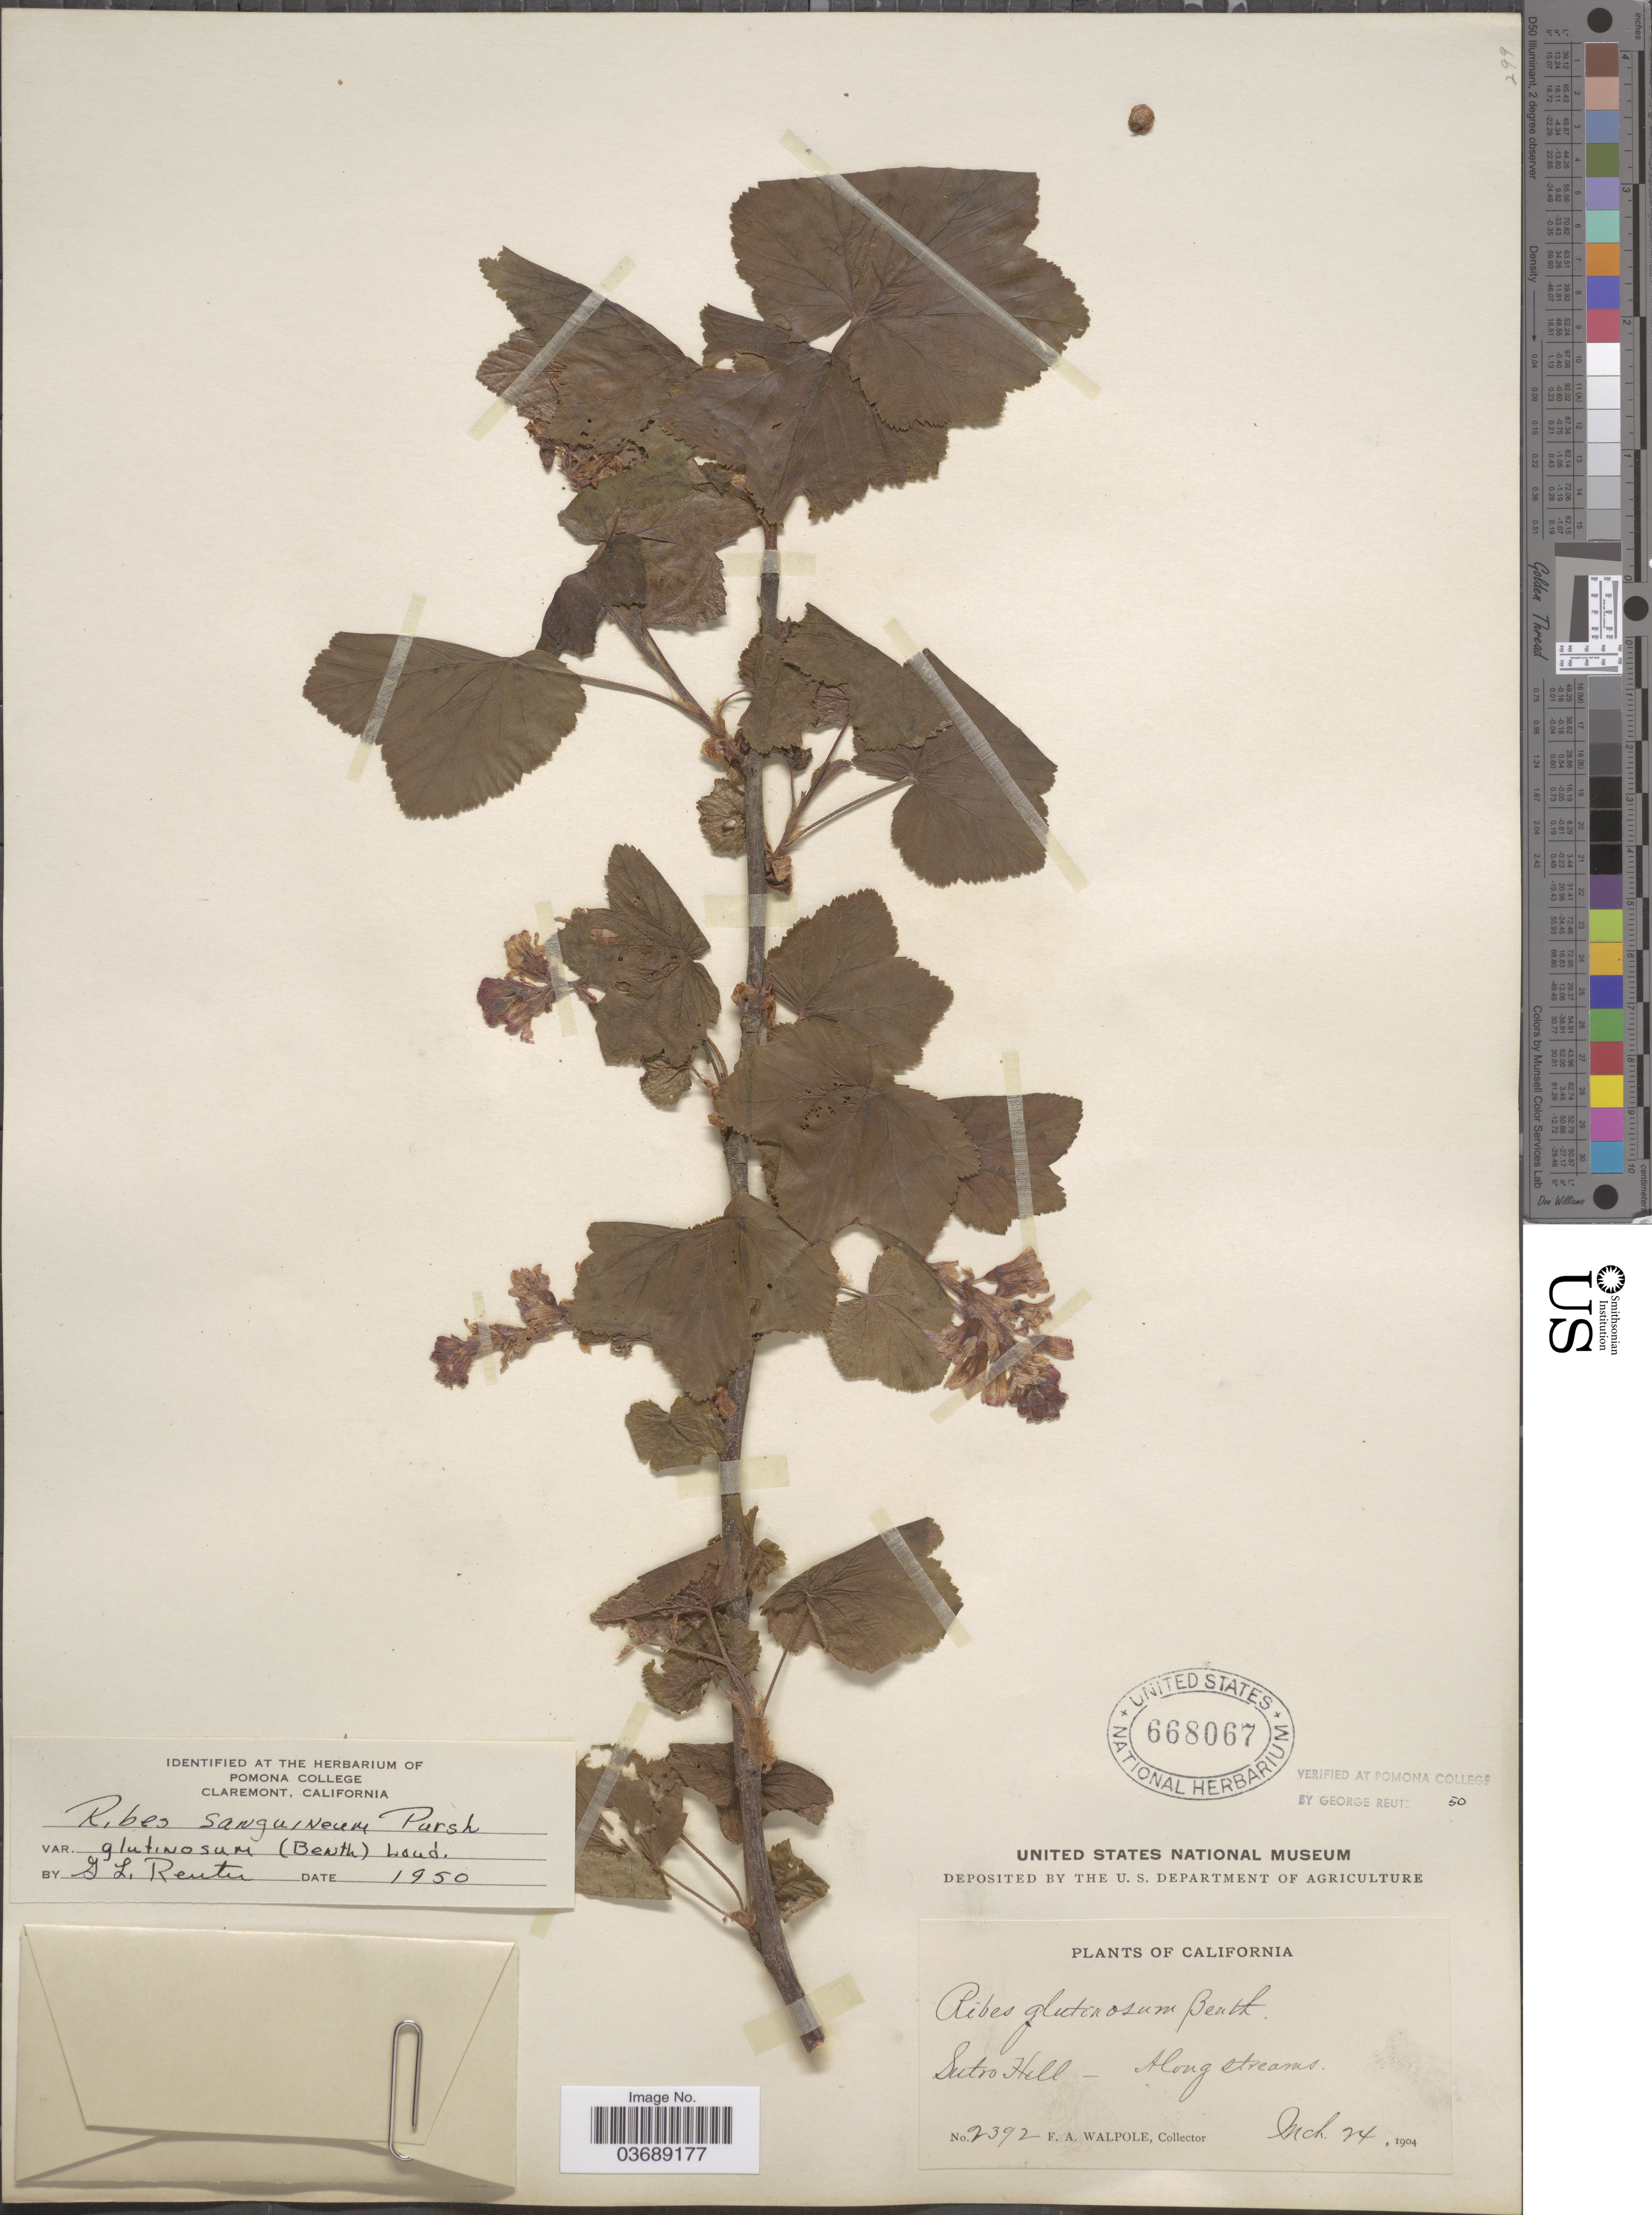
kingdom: Plantae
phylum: Tracheophyta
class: Magnoliopsida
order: Saxifragales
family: Grossulariaceae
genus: Ribes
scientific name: Ribes sanguineum var. glutinosum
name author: (Benth.) Loudon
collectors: F. Walpole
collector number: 2392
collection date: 1904-03-24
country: United States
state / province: California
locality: Sutro Hill - Along streams.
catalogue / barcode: US 668067